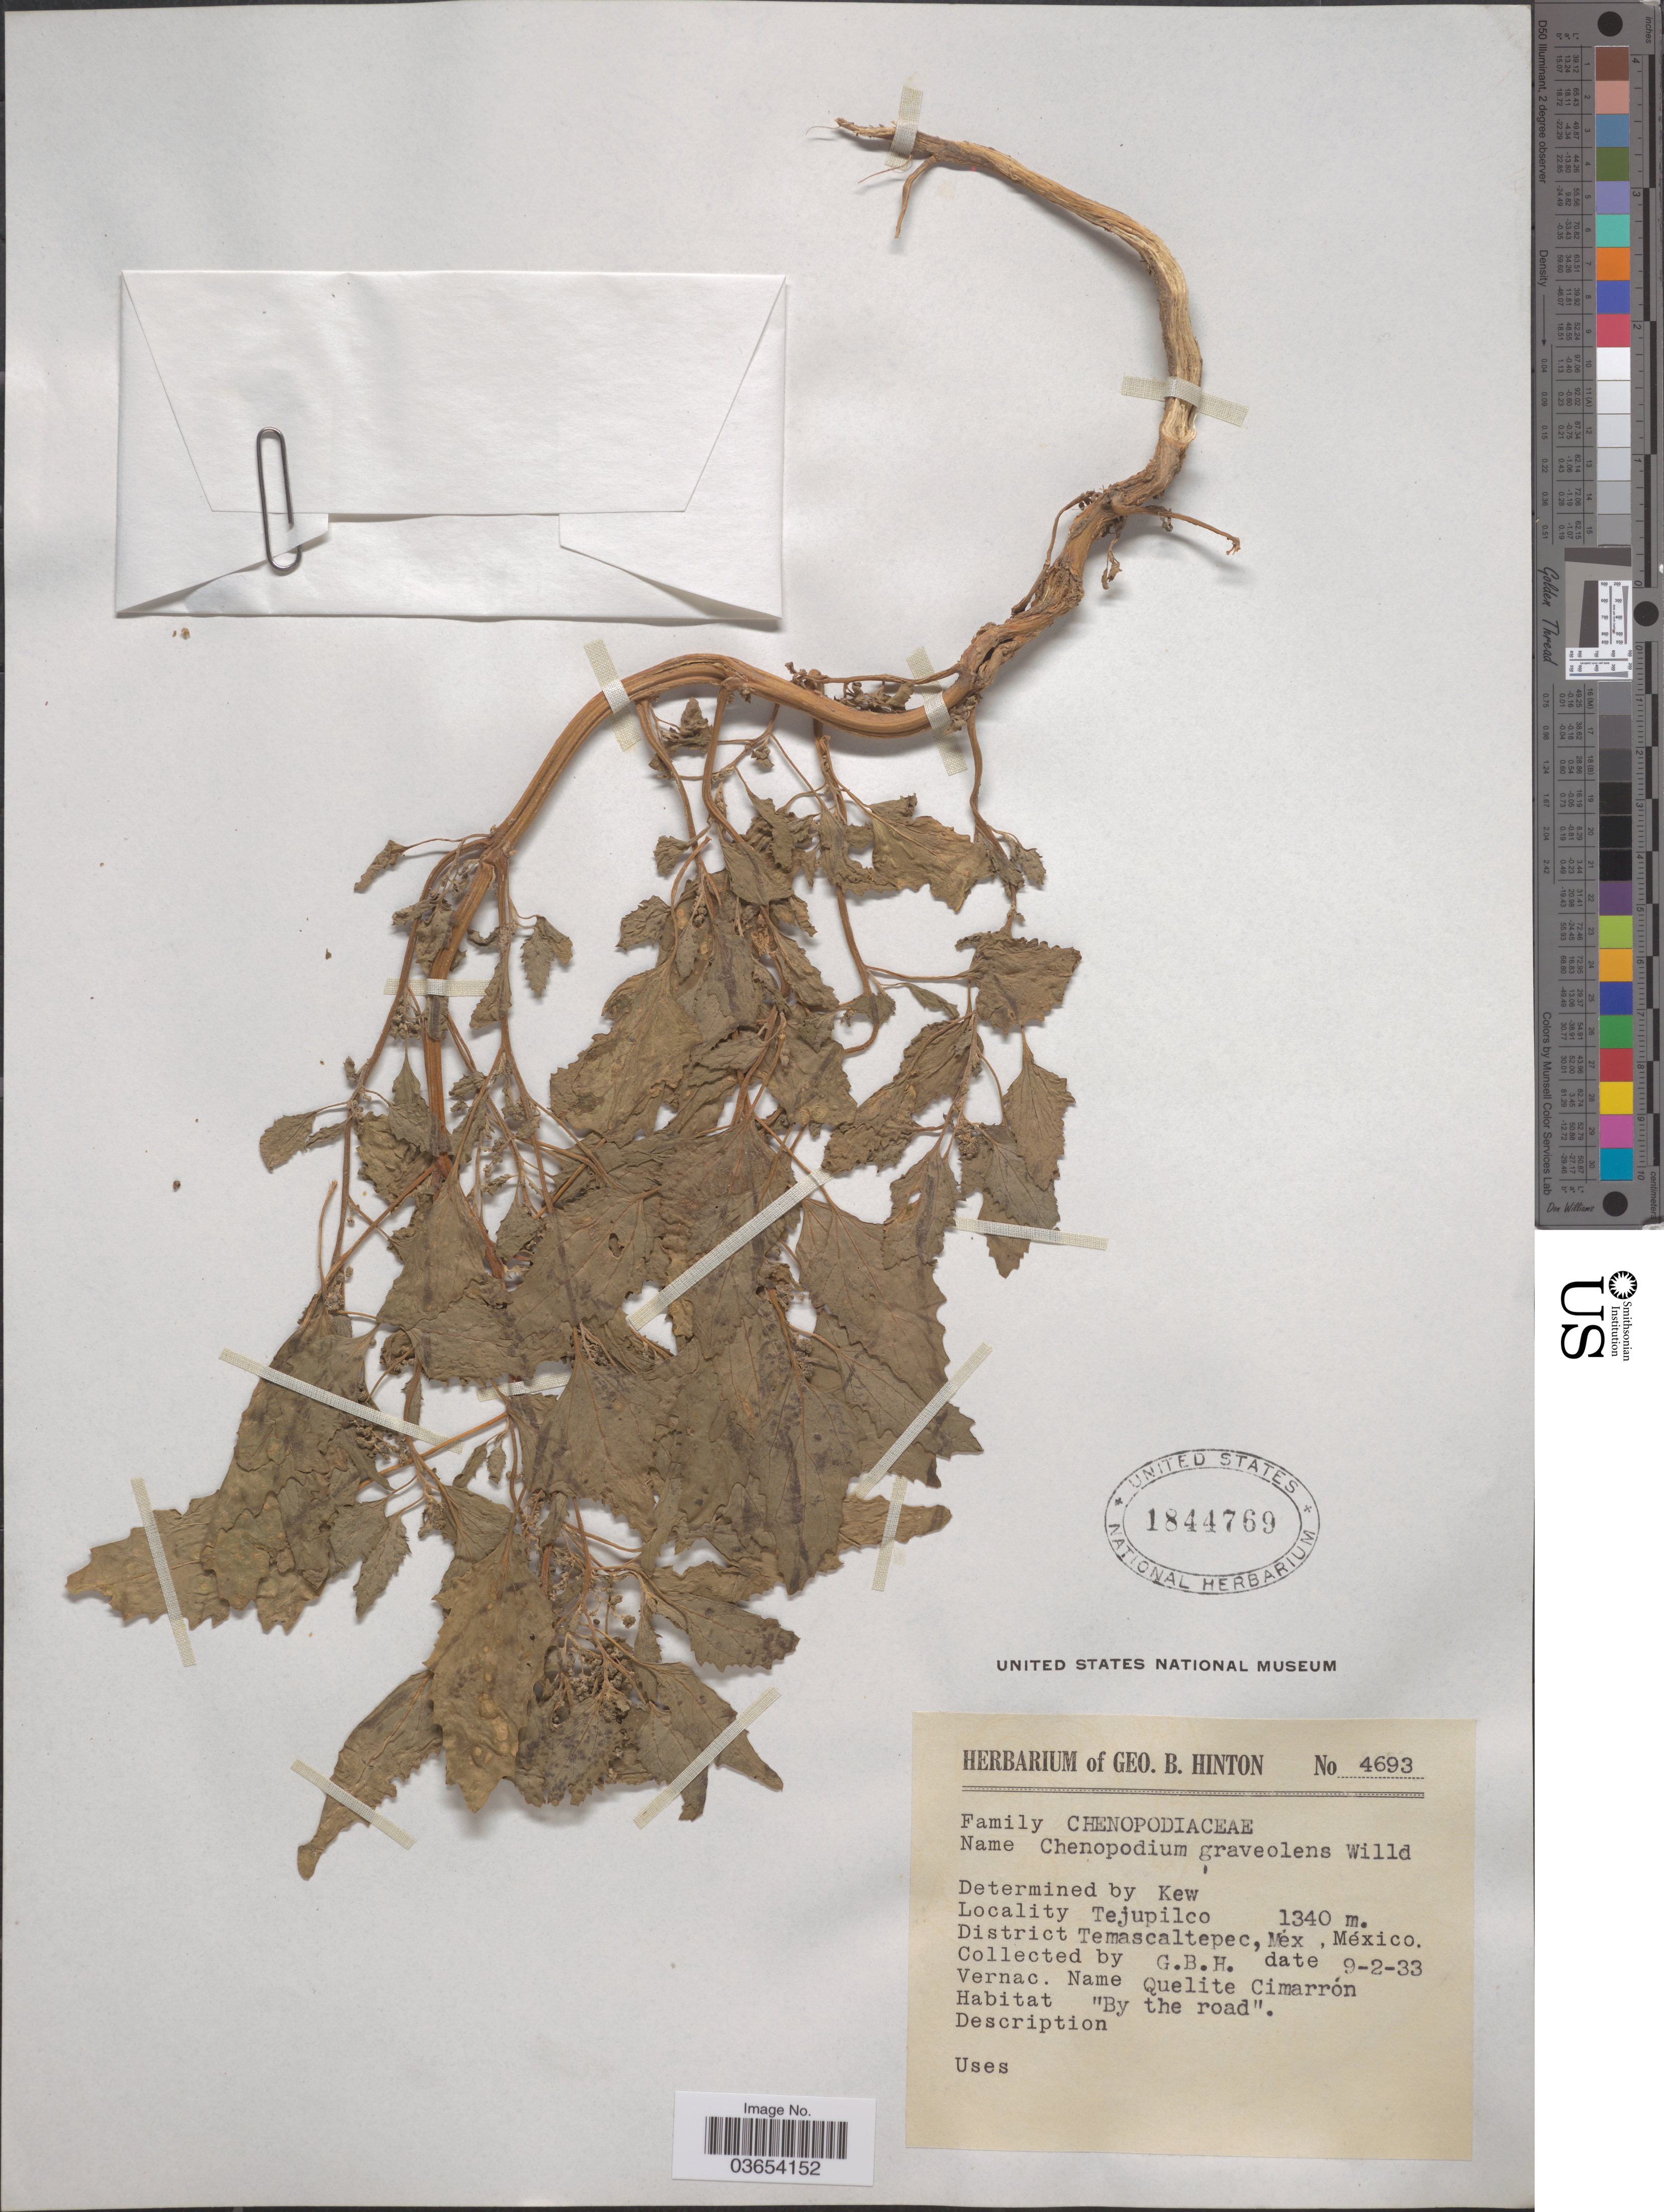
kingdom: Plantae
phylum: Tracheophyta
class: Magnoliopsida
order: Caryophyllales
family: Amaranthaceae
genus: Chenopodium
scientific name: Chenopodium graveolens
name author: Willd.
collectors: G. B. Hinton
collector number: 4693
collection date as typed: Transcribed d/m/y: 9/2/33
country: Mexico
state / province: México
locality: Tejupilco. District Temascaltepec.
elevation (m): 1340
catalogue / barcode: US 1844769